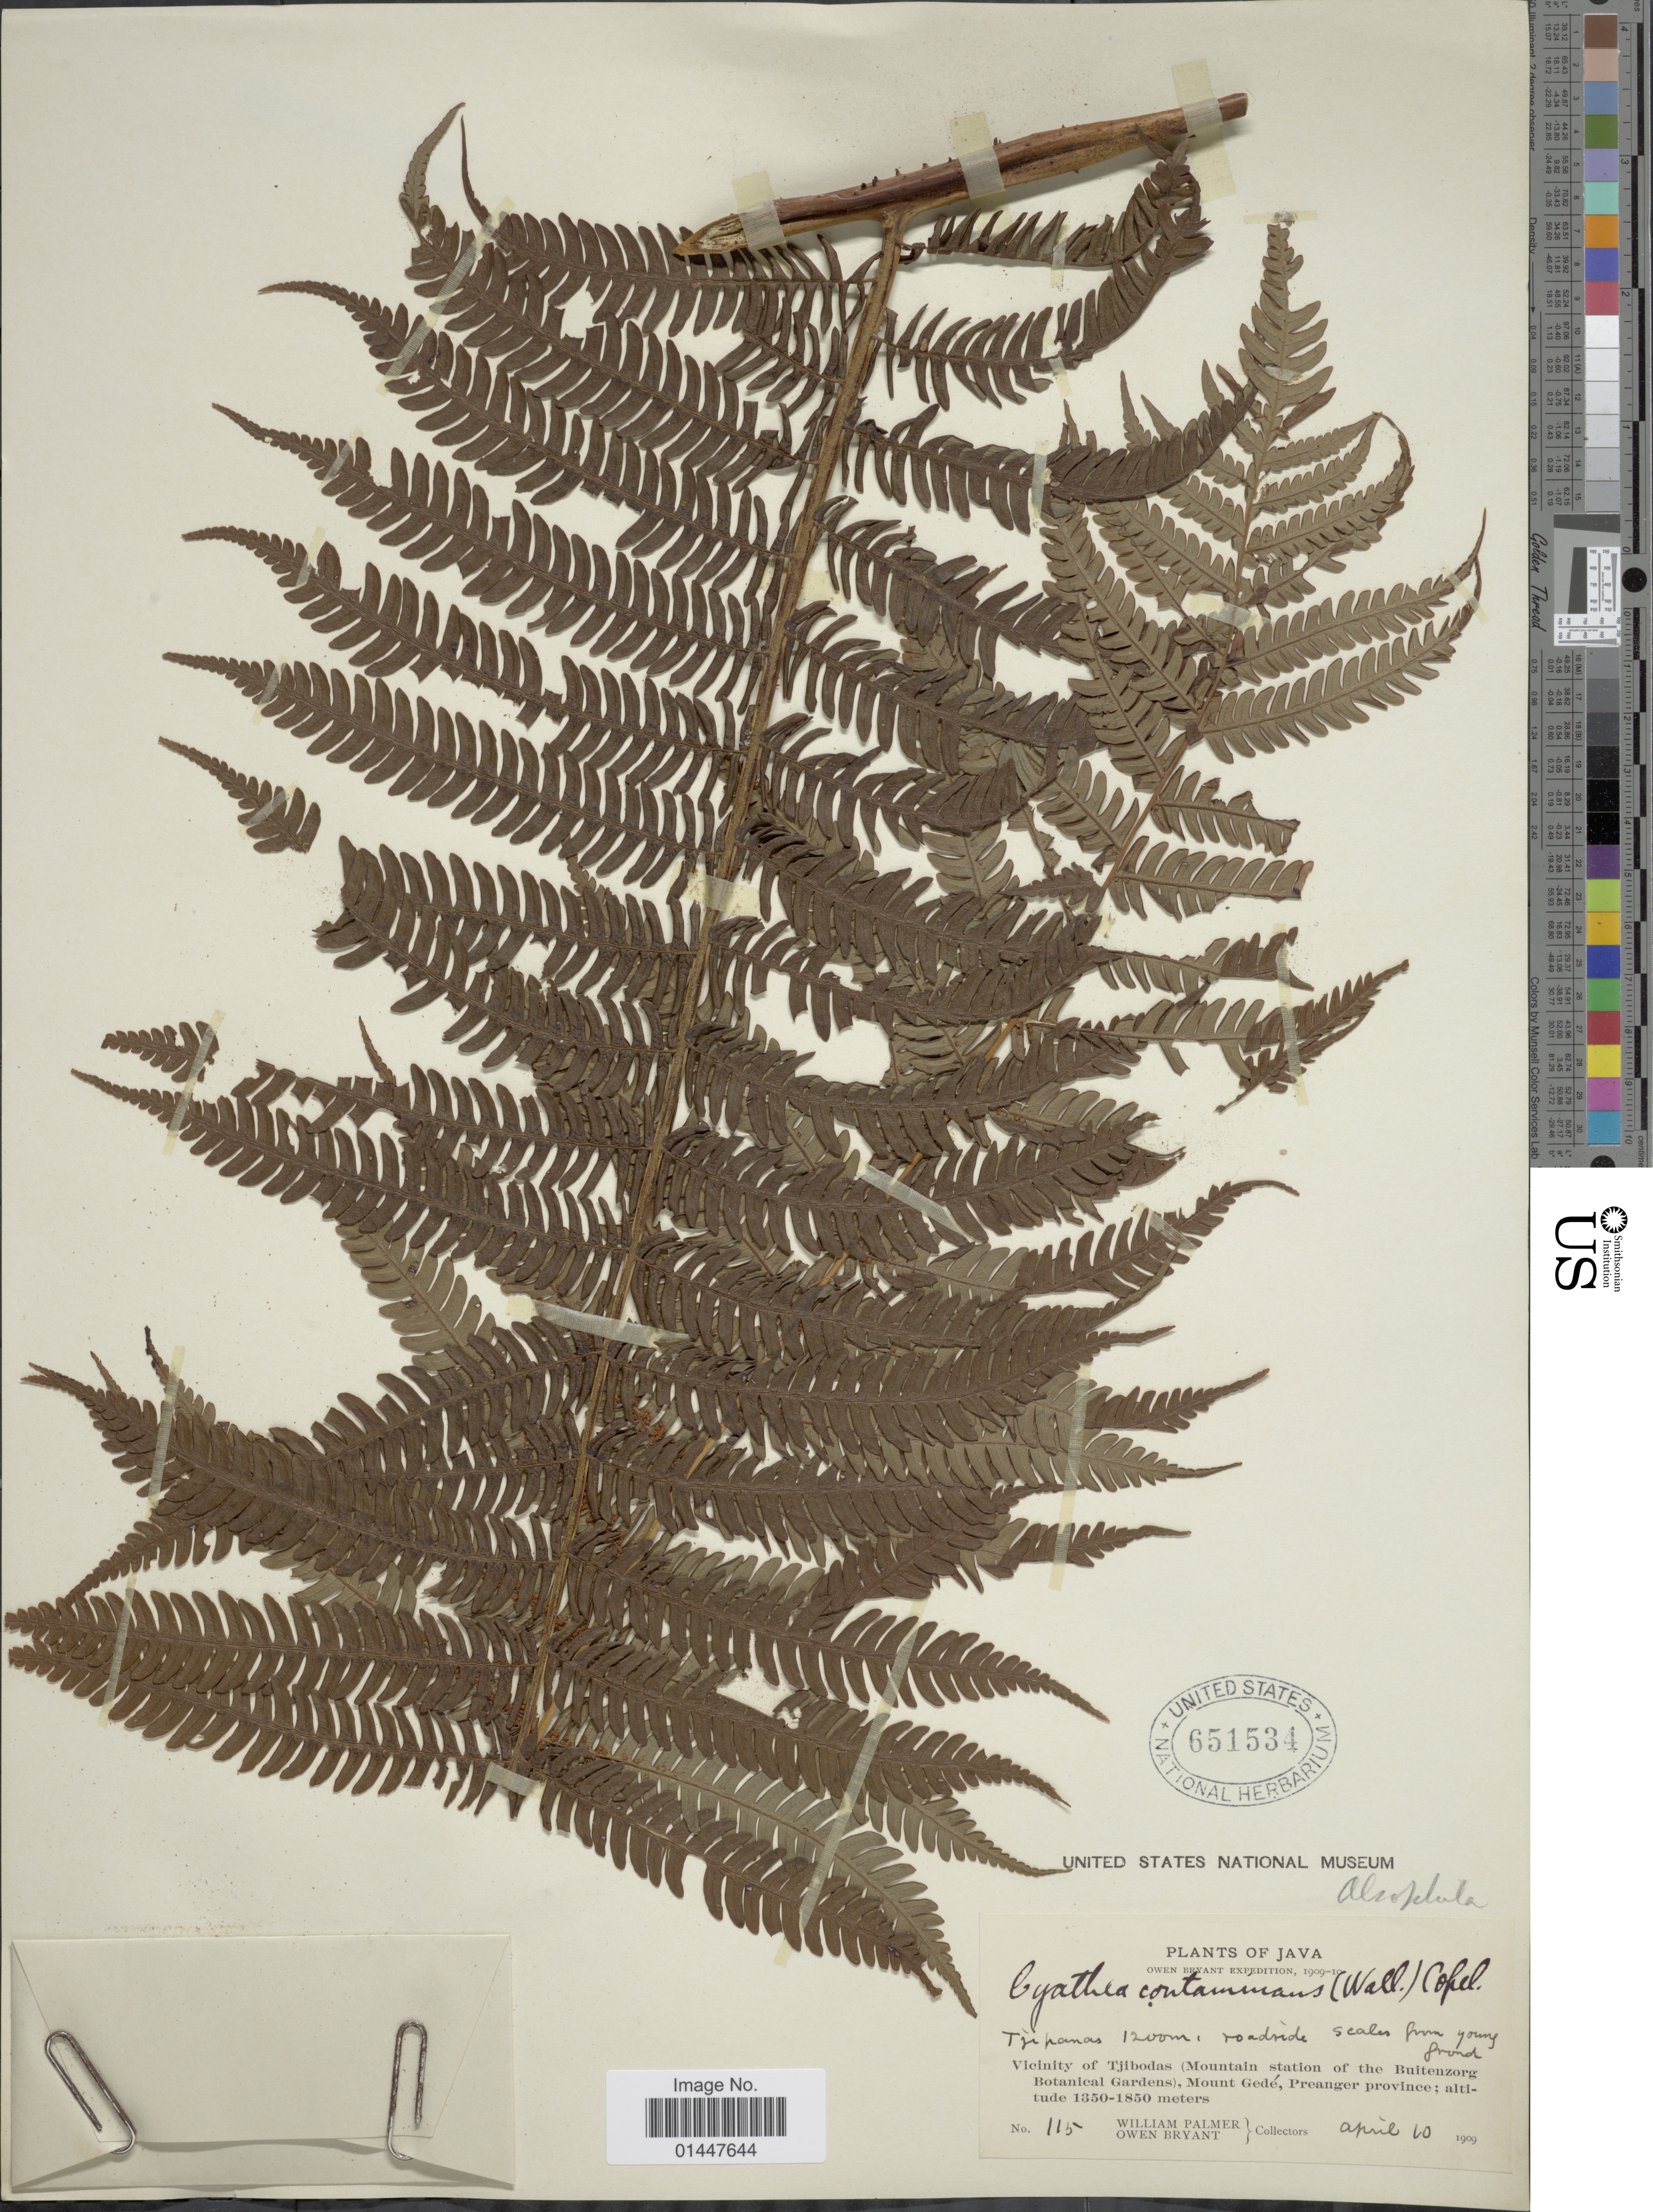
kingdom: Plantae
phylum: Tracheophyta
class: Polypodiopsida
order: Cyatheales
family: Cyatheaceae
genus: Sphaeropteris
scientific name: Sphaeropteris glauca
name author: (Blume) R.M. Tryon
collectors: W. Palmer & O. Bryant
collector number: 115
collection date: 1909-04-10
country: Indonesia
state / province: Java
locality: Java. Vicinity of Tjibodas (Mountain station of the Buitenzorg Botanical Gardens), Mount Gede, Preanger province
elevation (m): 1350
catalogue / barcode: US 651534